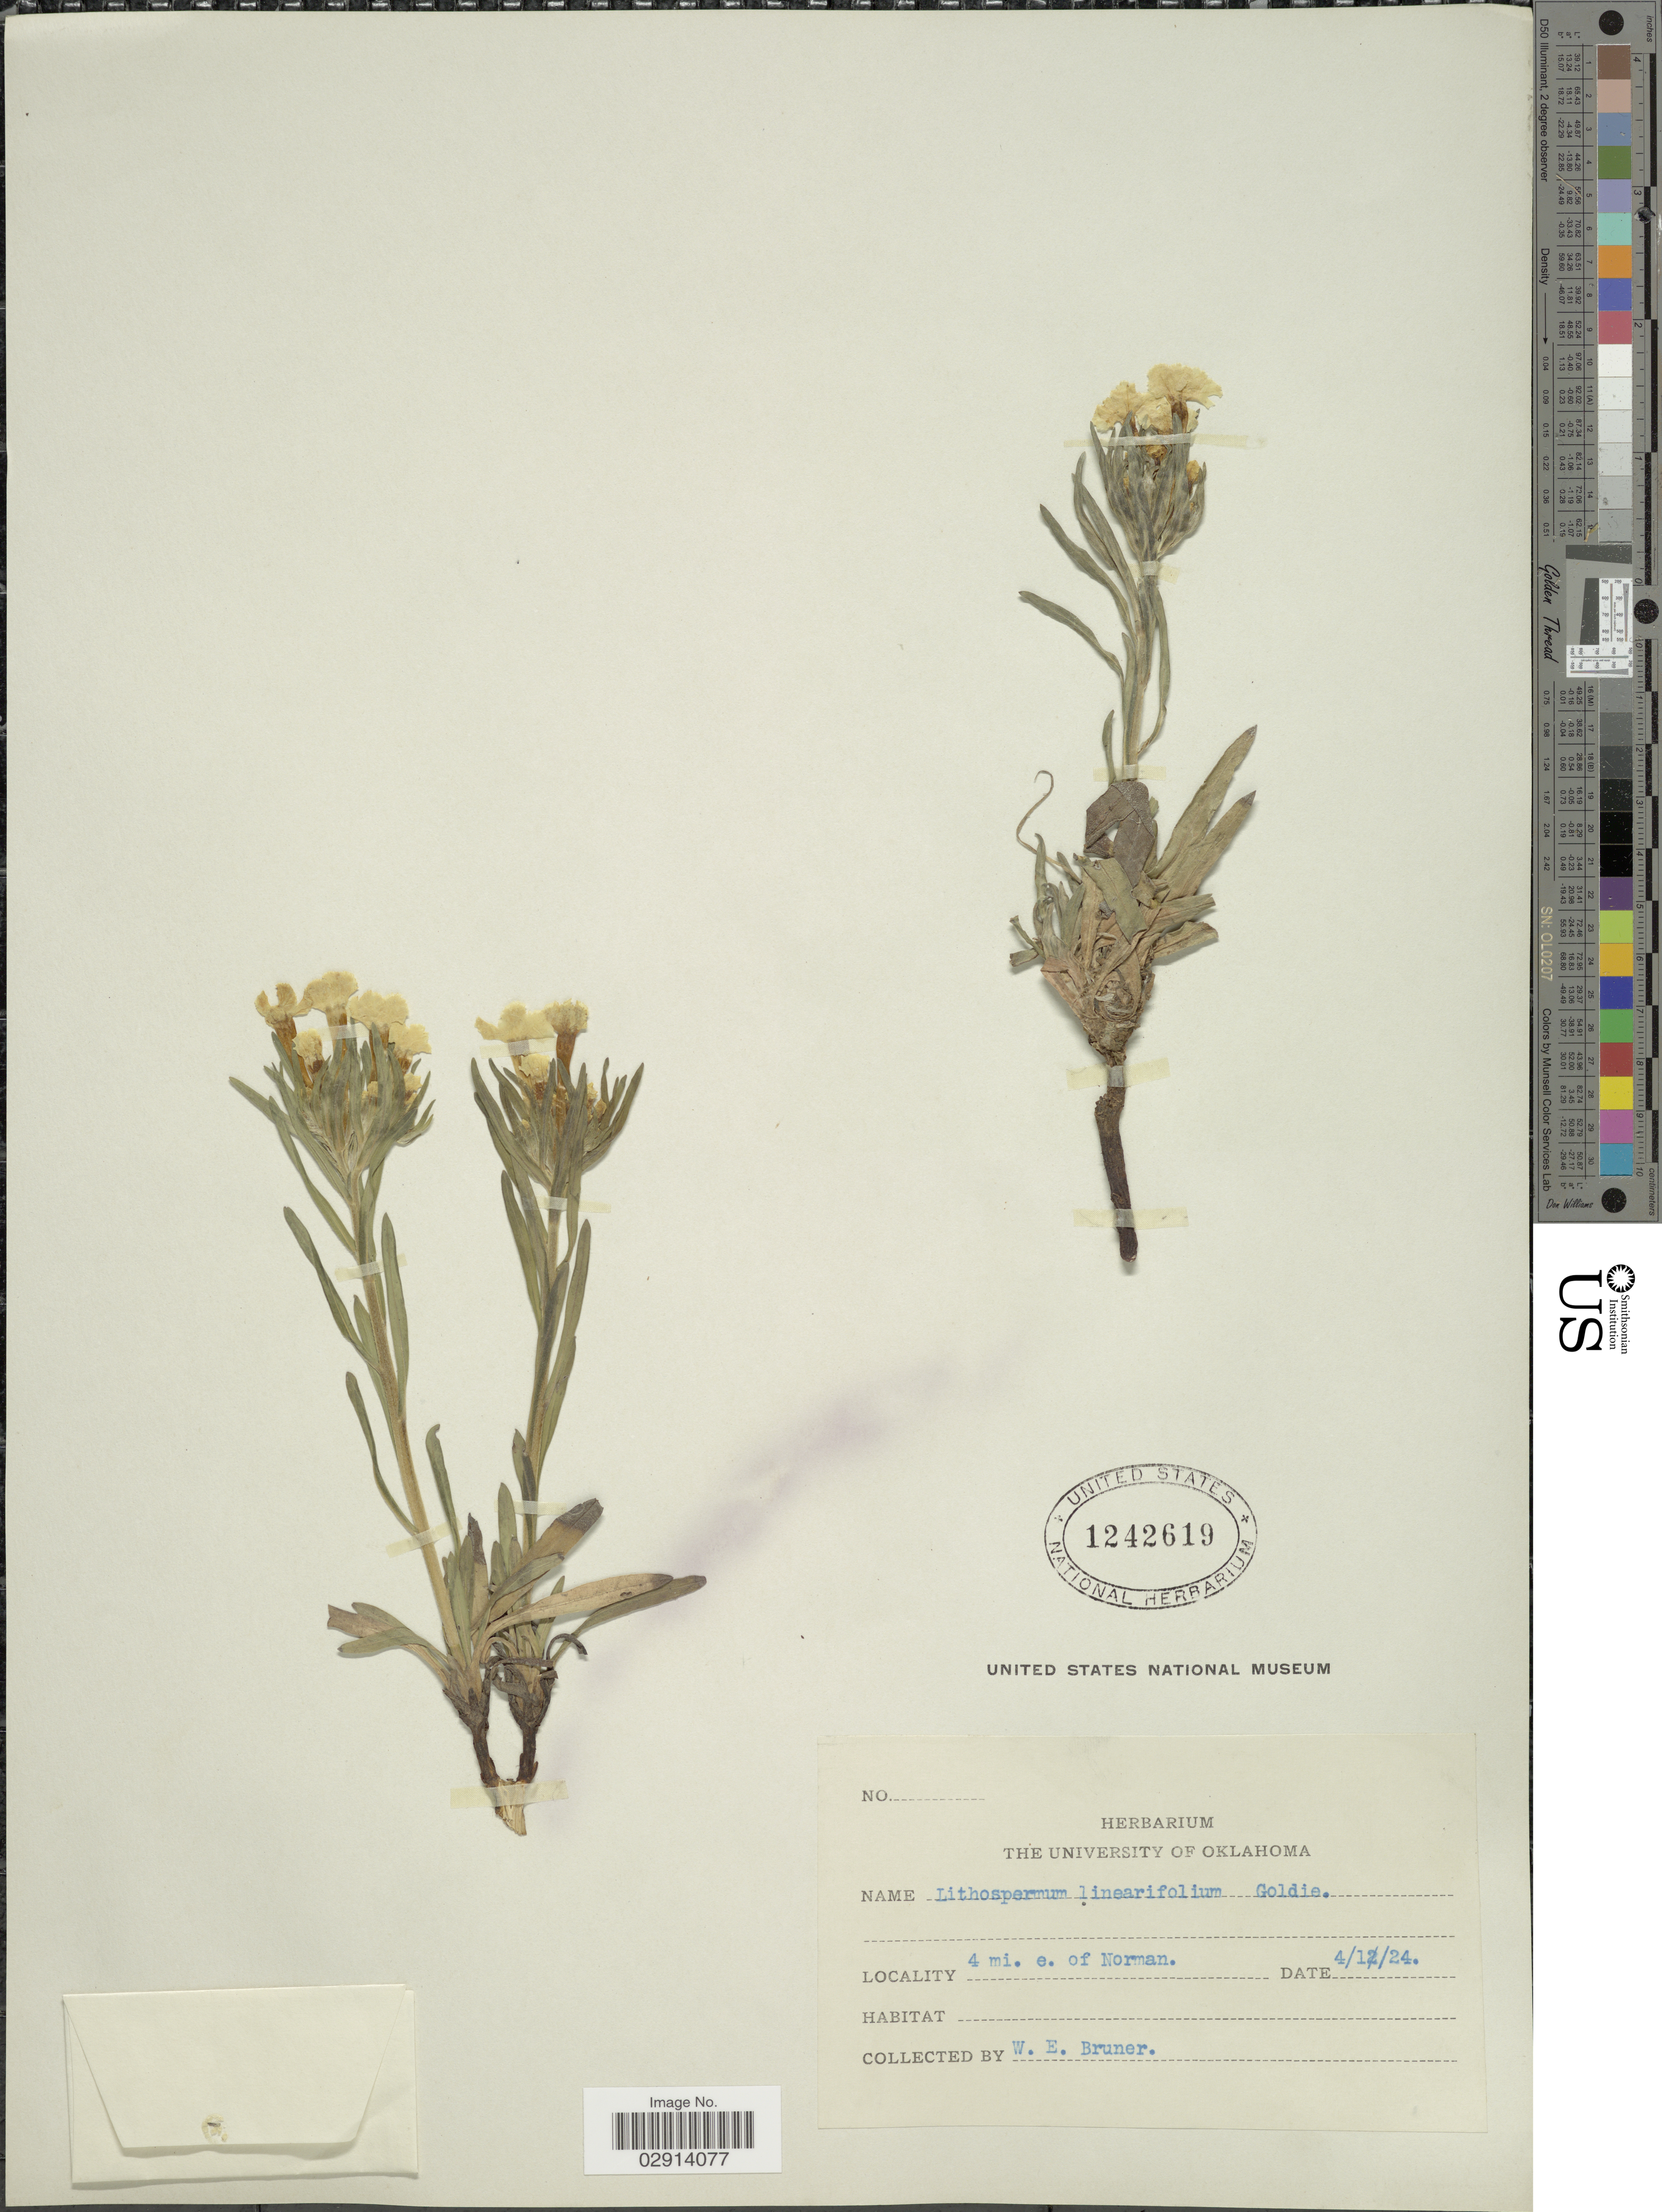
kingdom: Plantae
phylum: Tracheophyta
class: Magnoliopsida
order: Boraginales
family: Boraginaceae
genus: Lithospermum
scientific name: Lithospermum incisum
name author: Lehm.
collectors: W. Bruner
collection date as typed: Transcribed d/m/y: 1/4/24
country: United States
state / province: Oklahoma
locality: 4 mi. e. of Norman.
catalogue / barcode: US 1242619